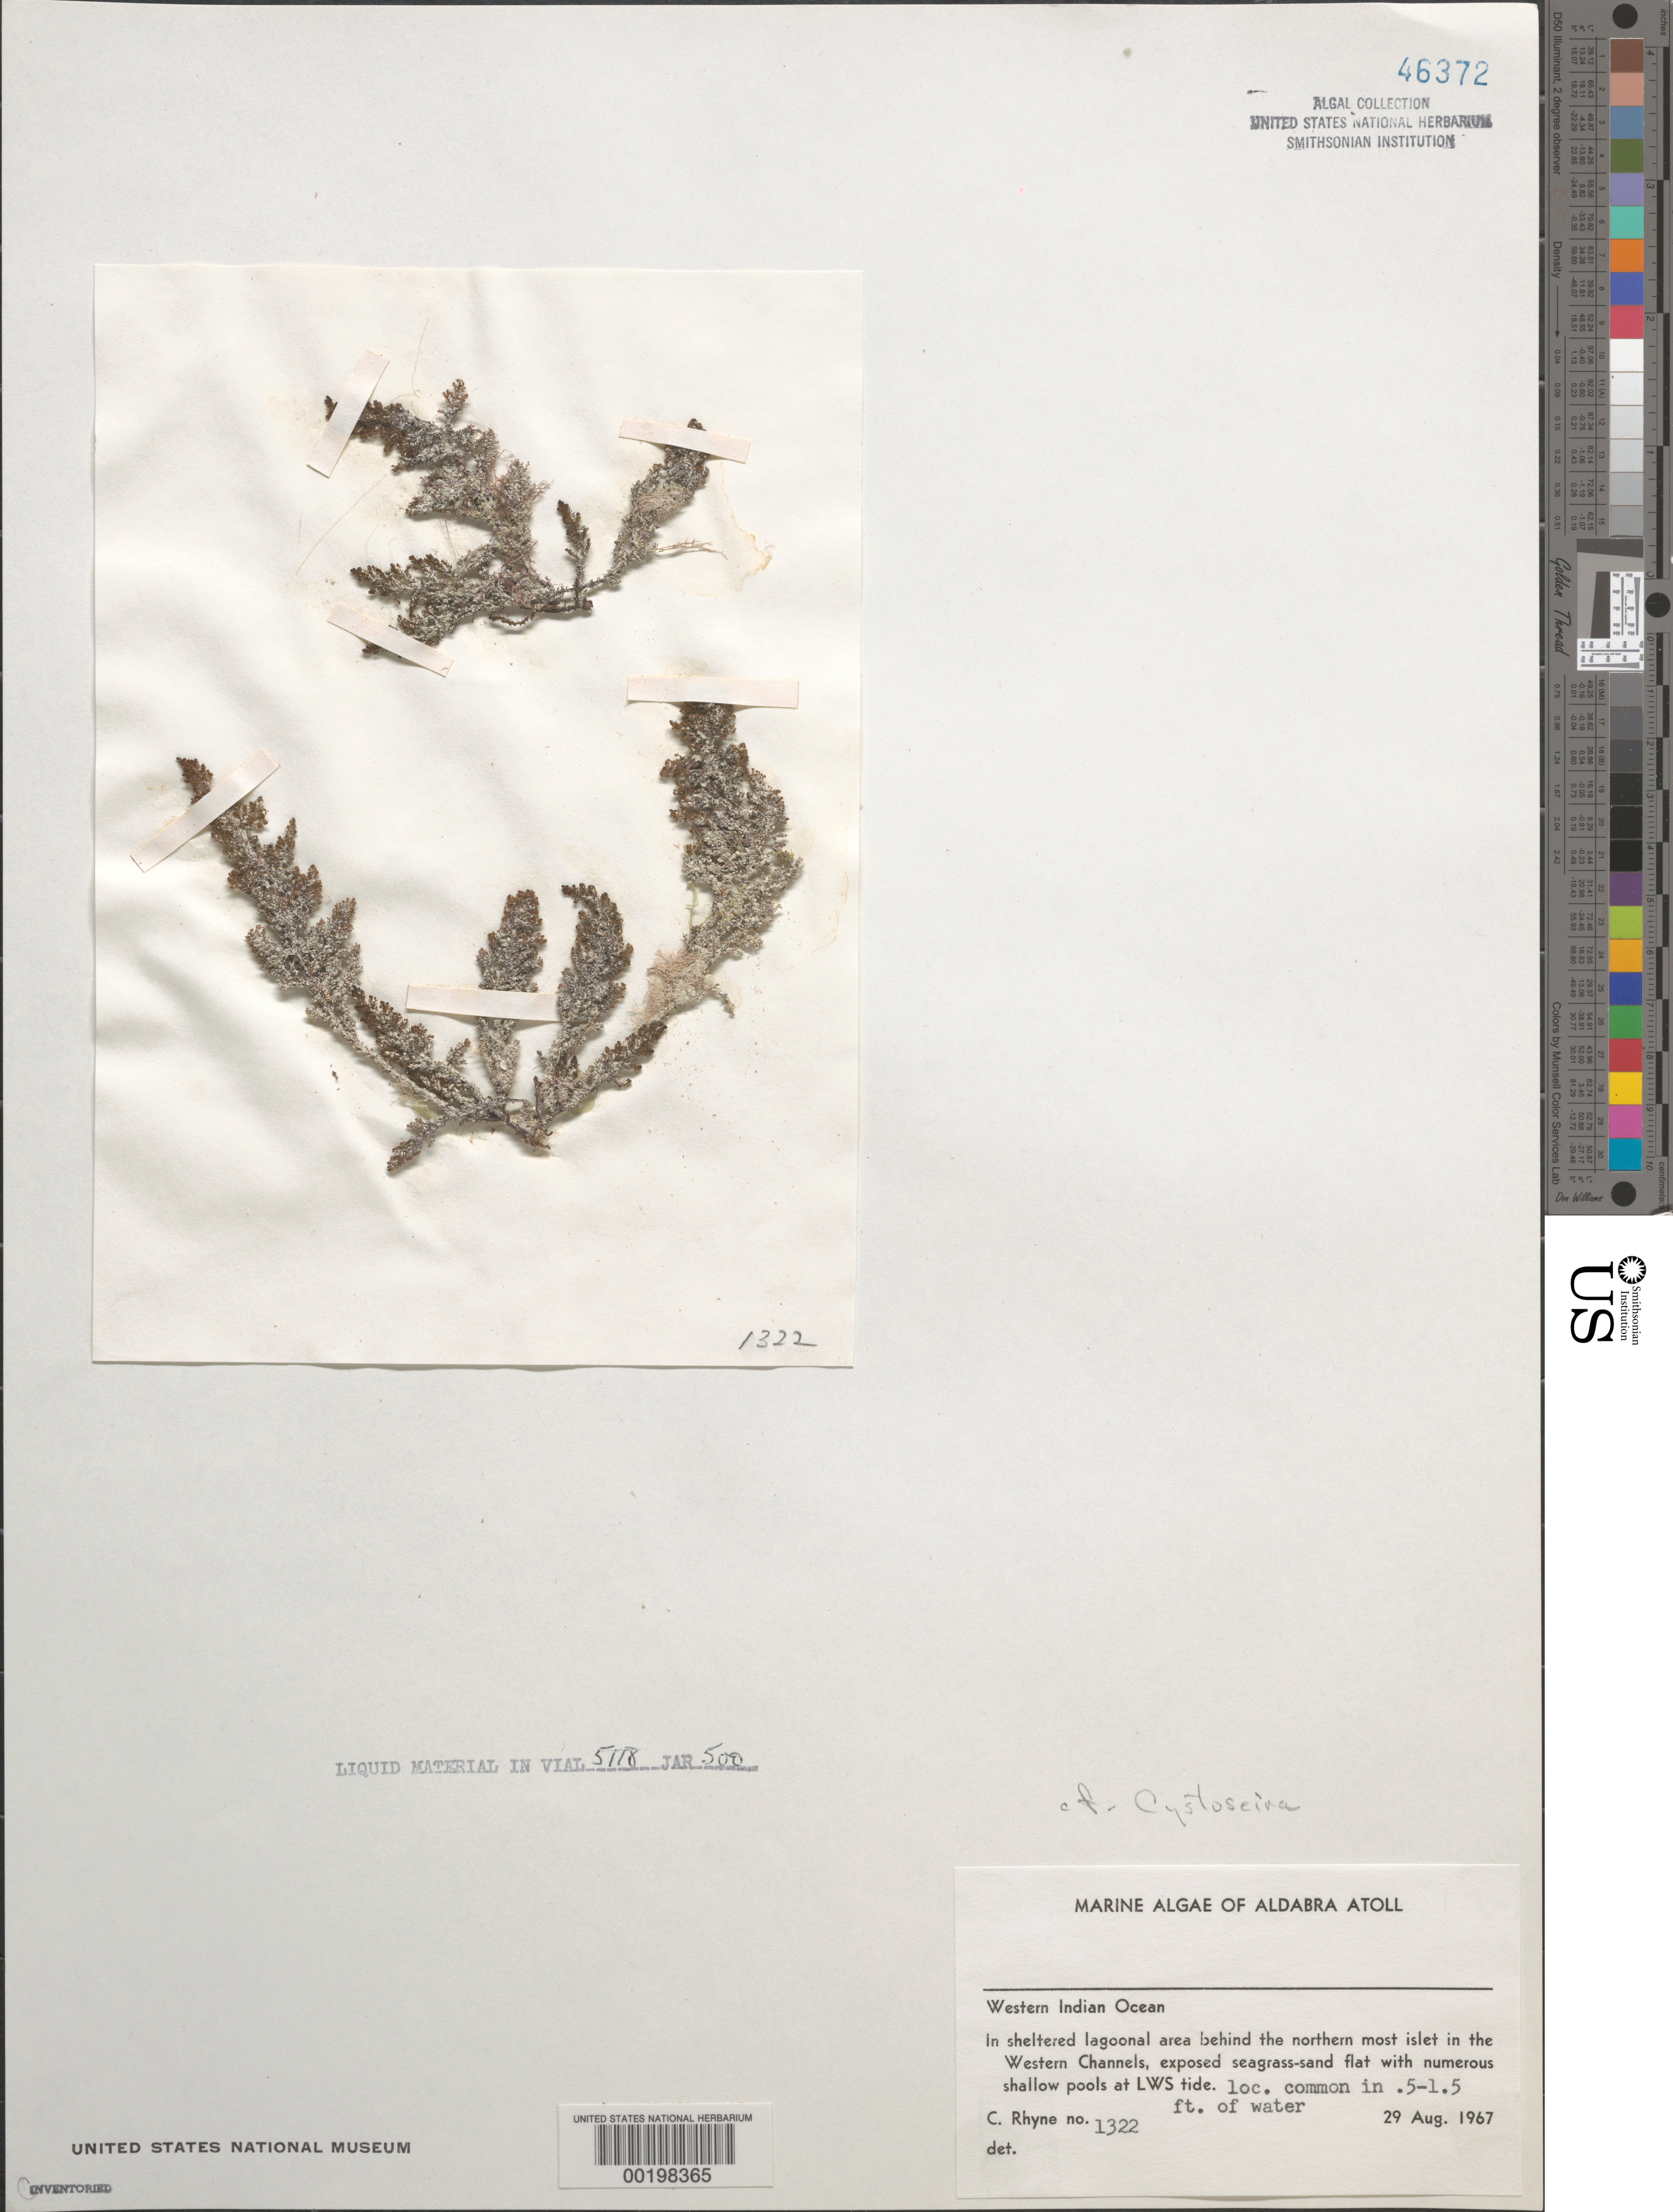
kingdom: Chromista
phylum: Ochrophyta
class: Phaeophyceae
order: Fucales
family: Sargassaceae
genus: Cystoseira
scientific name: Cystoseira sp.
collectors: C. Rhyne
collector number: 1322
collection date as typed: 29 Aug 1941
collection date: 1941-08-29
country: Seychelles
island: Aldabra Atoll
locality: Western Channels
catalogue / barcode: US 46372